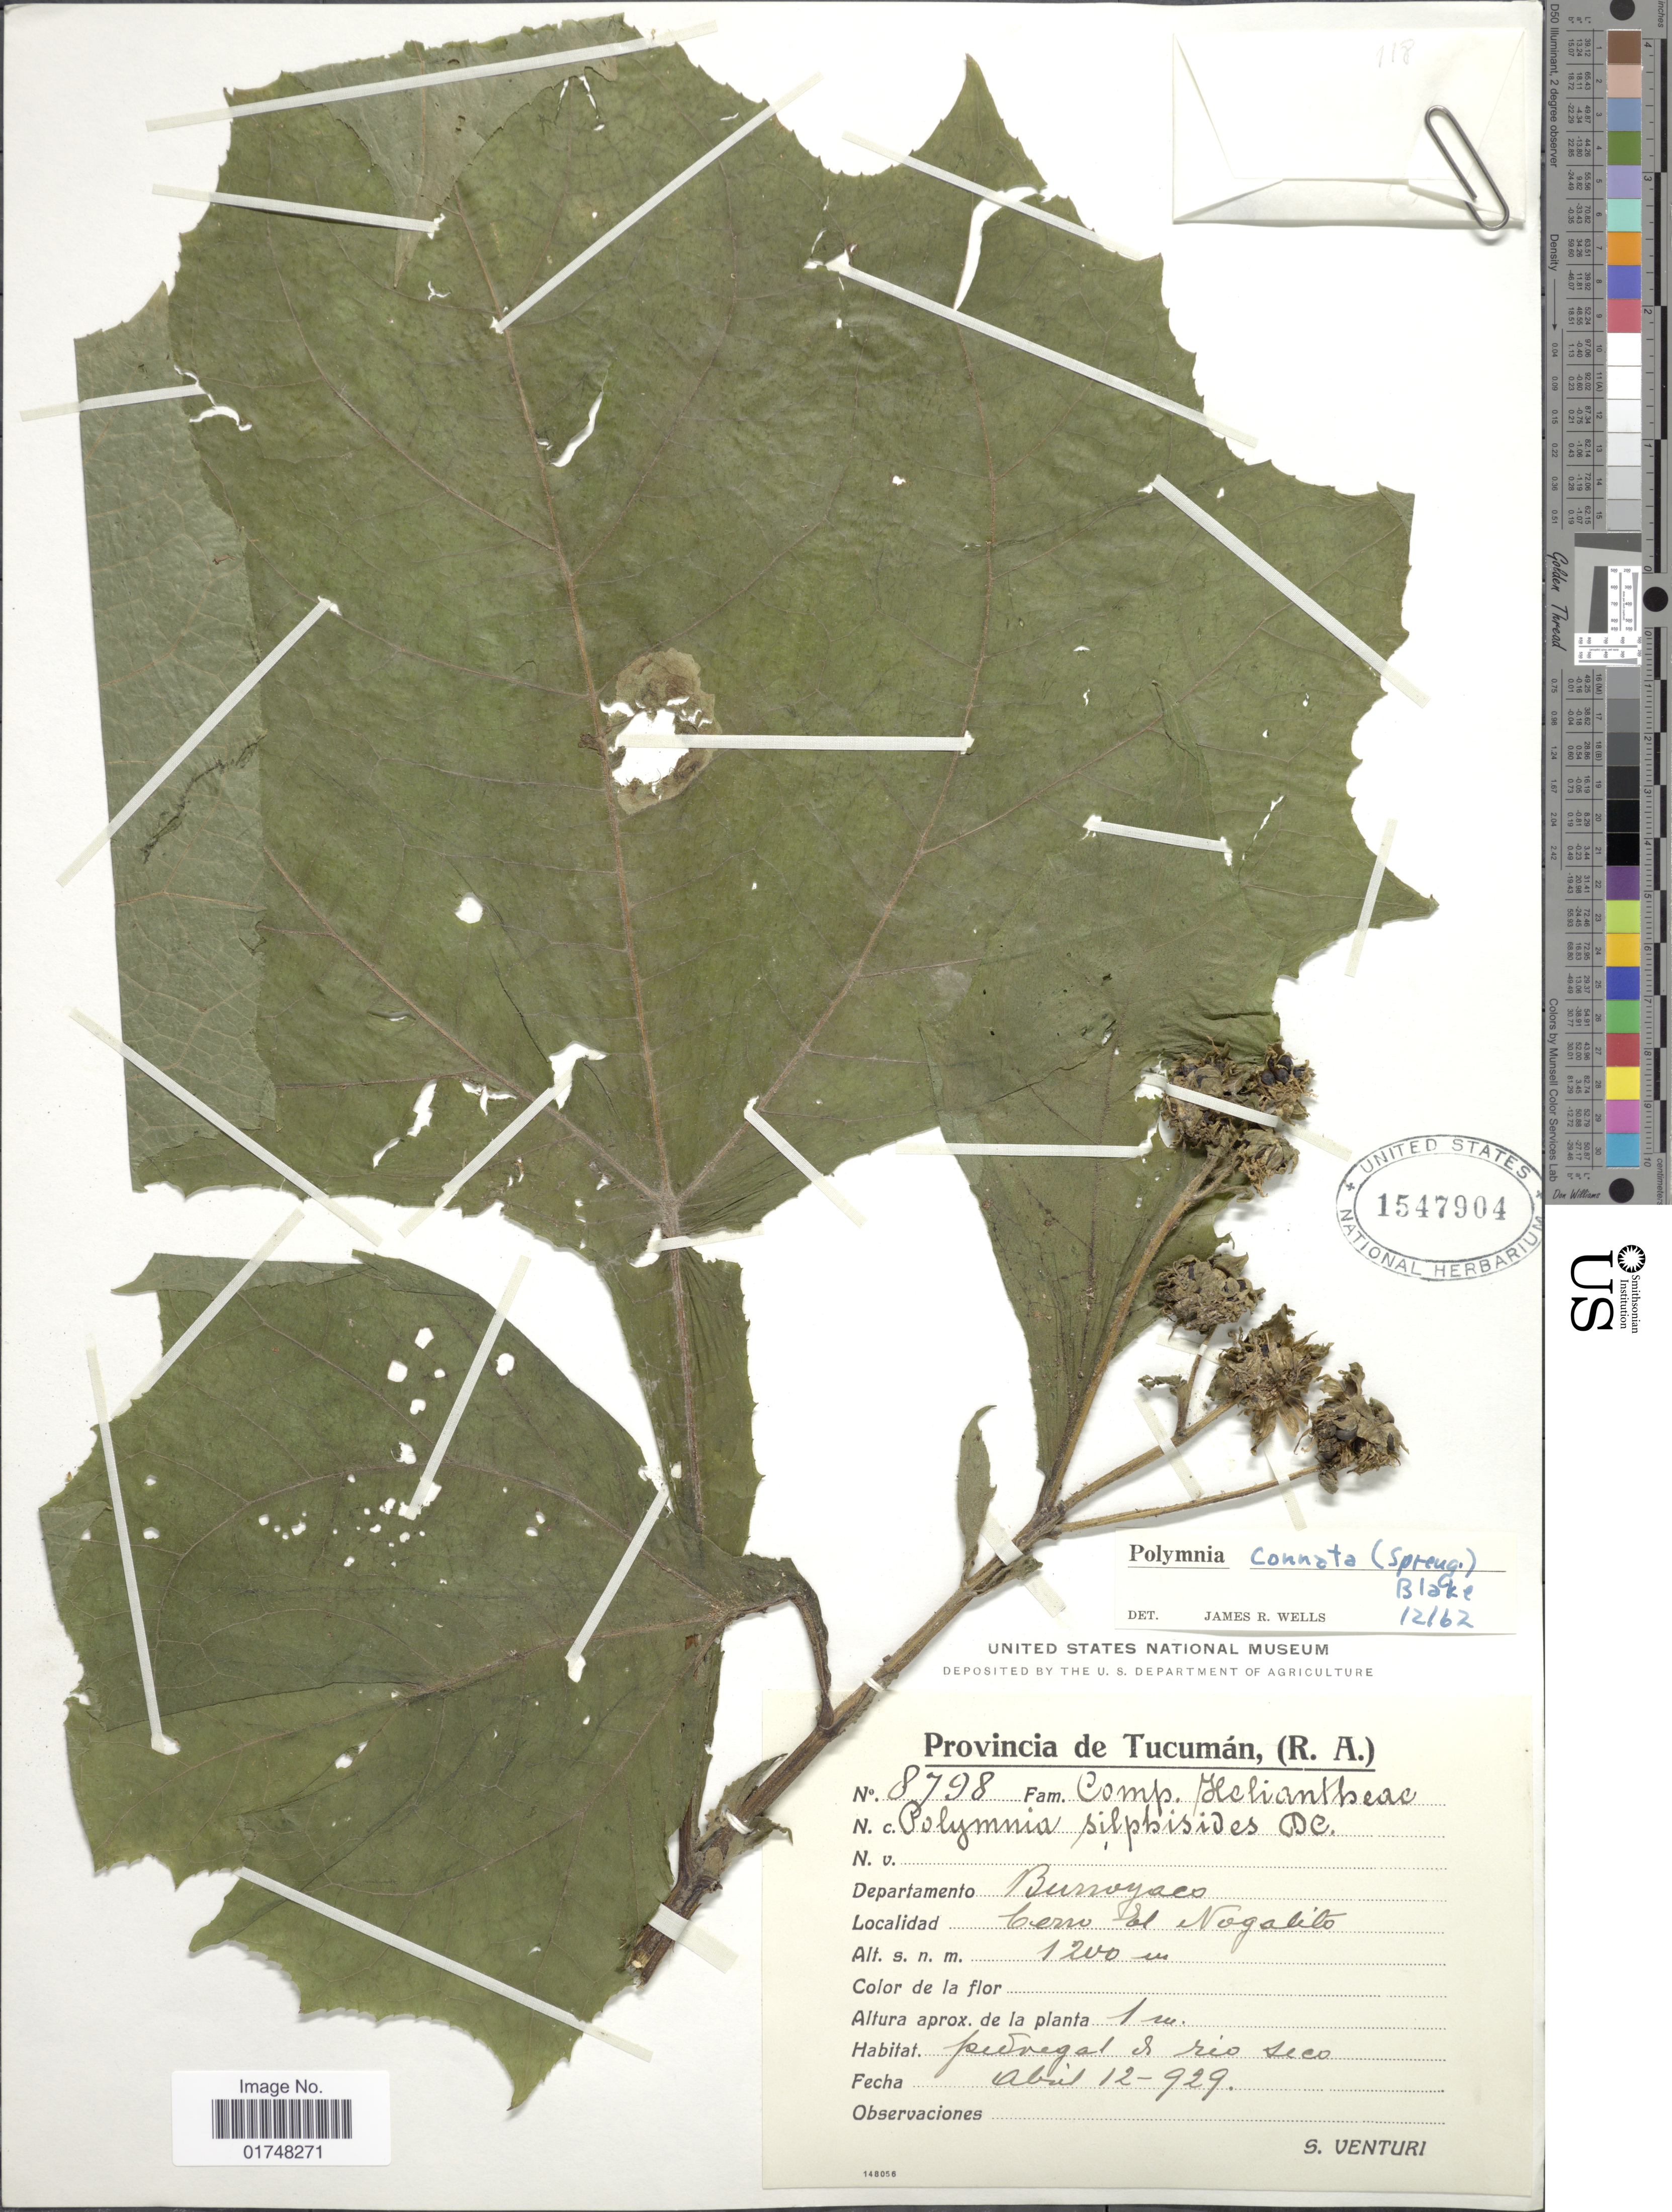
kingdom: Plantae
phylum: Tracheophyta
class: Magnoliopsida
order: Asterales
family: Asteraceae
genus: Smallanthus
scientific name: Smallanthus connatus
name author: (Spreng.) H. Rob.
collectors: S. Venturi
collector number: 8798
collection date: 1929-04-12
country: Argentina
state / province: Tucuman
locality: Departamento Burroyaco, Cerro de Nogalito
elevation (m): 1200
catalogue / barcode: US 1547904